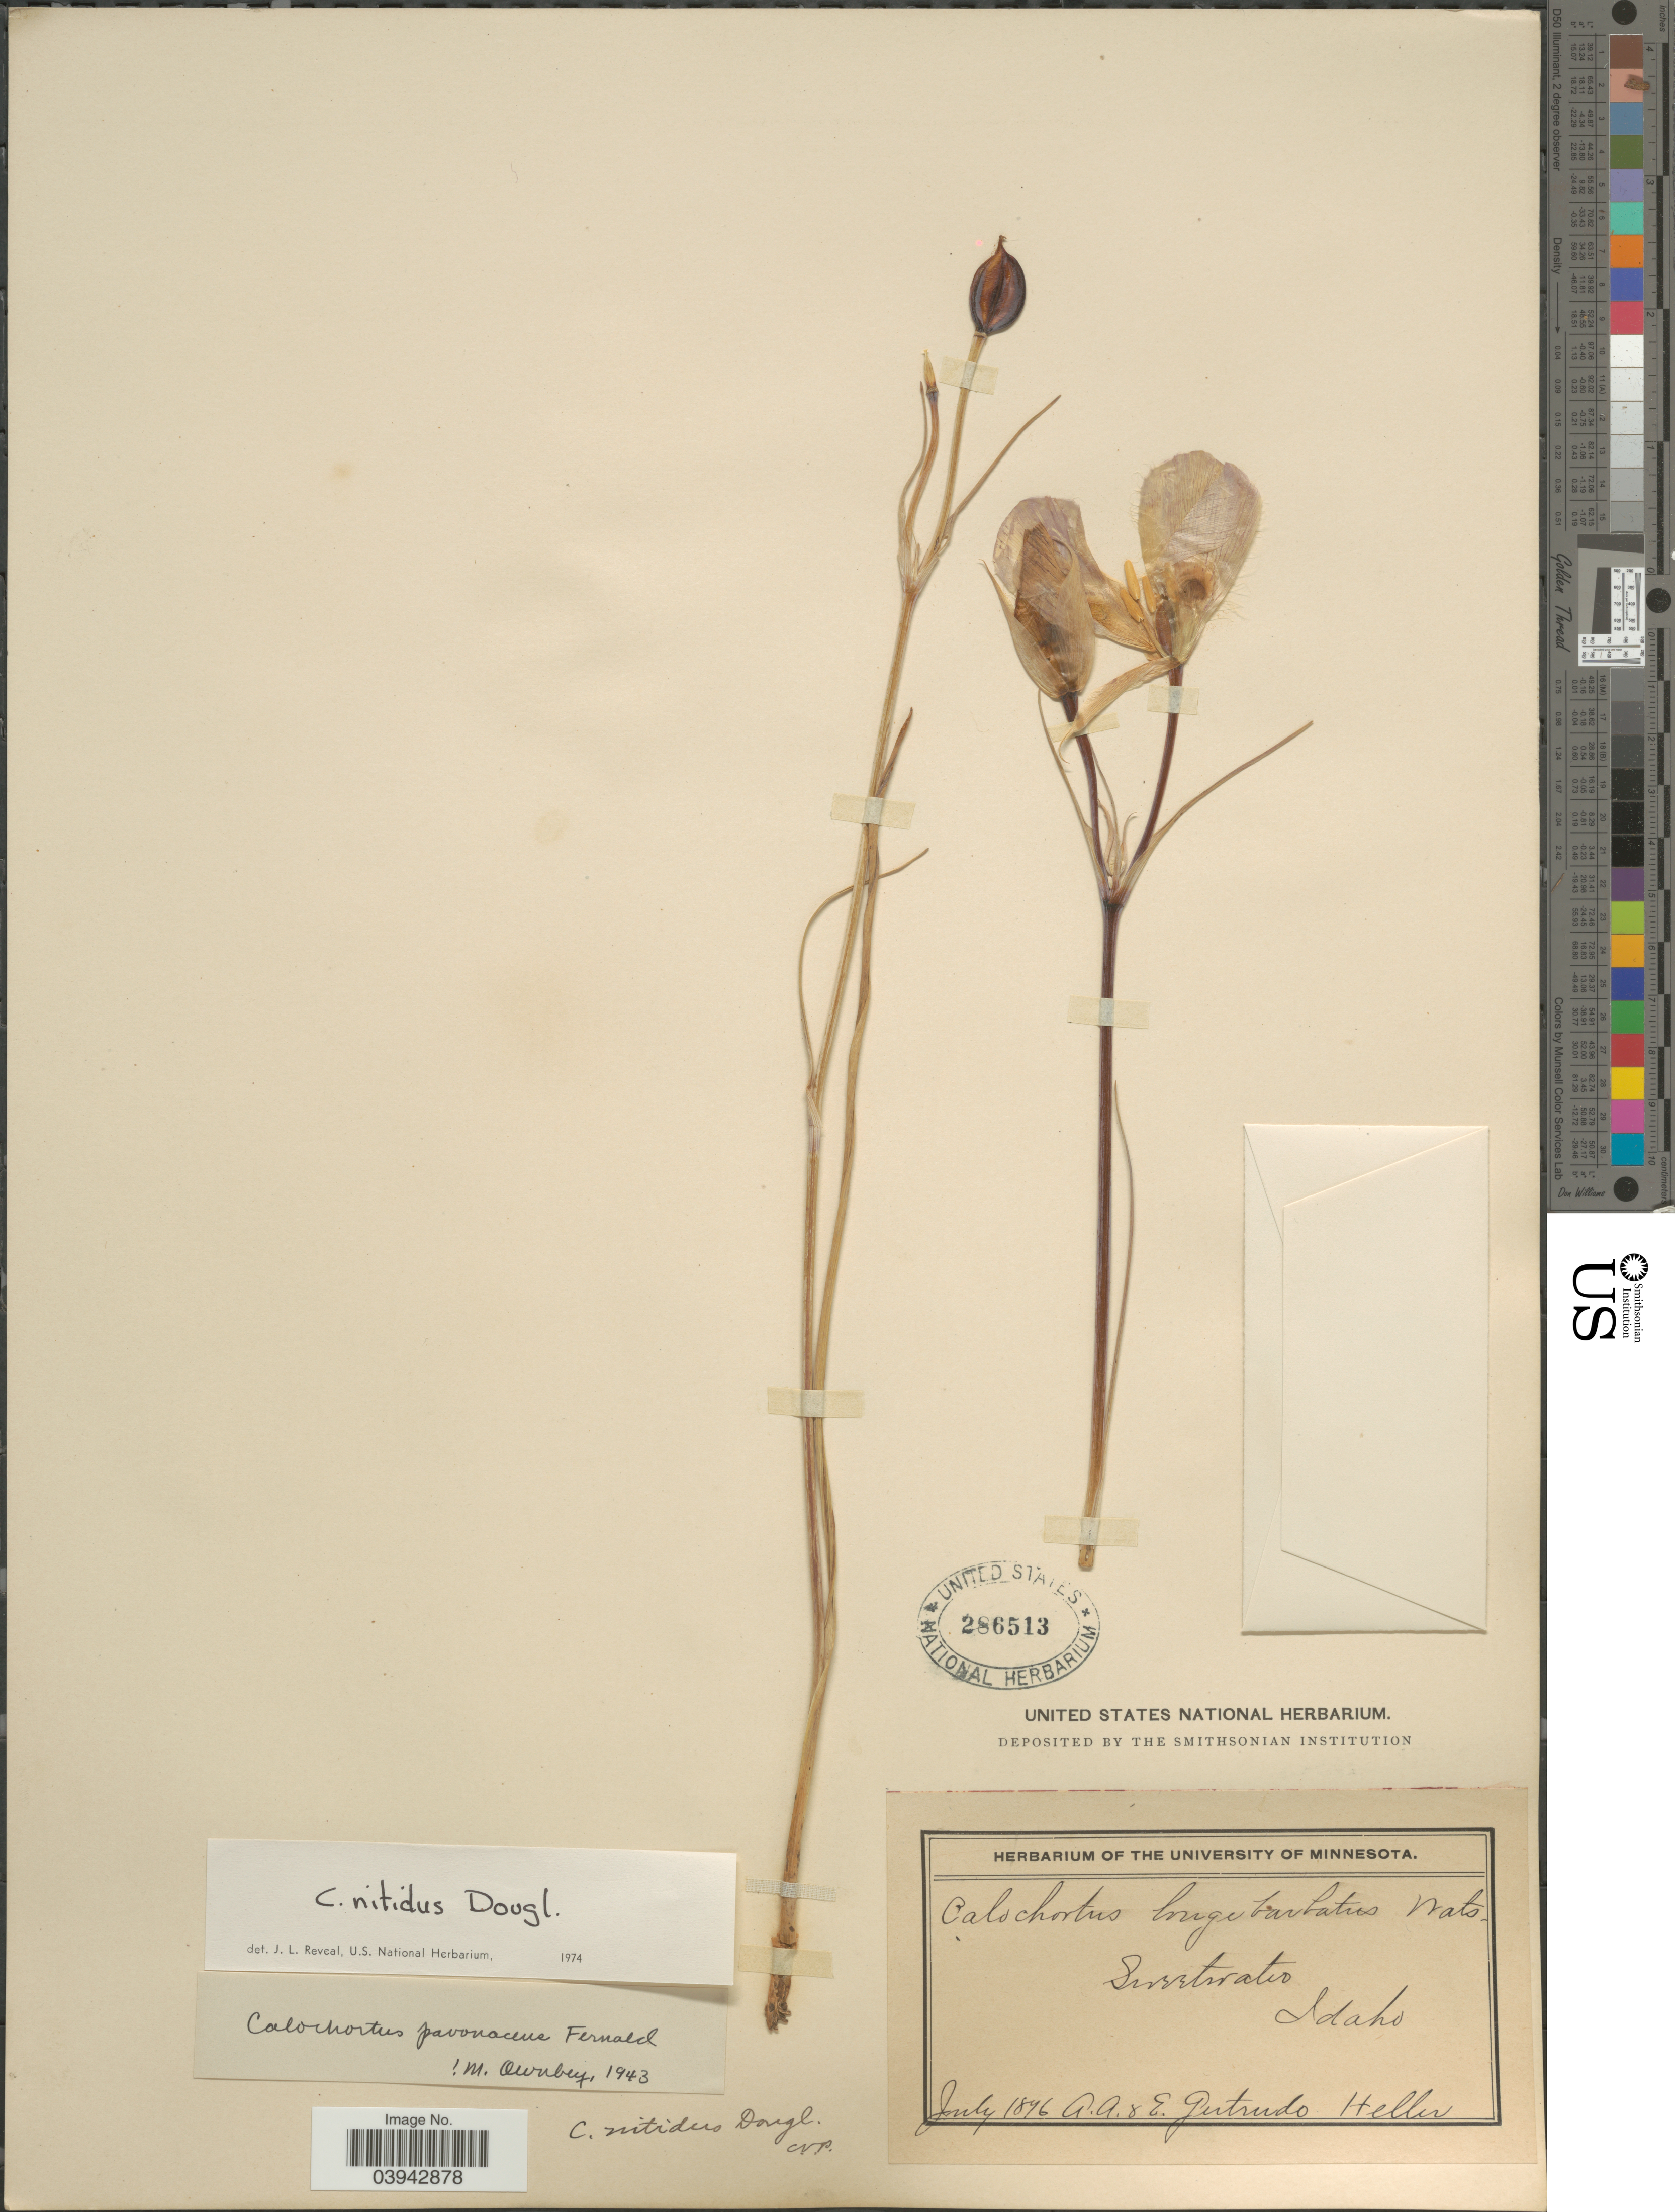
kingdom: Plantae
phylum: Tracheophyta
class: Liliopsida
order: Liliales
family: Liliaceae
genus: Calochortus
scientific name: Calochortus nitidus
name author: Douglas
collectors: A. A. Heller & E. G. Heller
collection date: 1896-07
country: United States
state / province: Idaho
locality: Sweetwater.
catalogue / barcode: US 286513